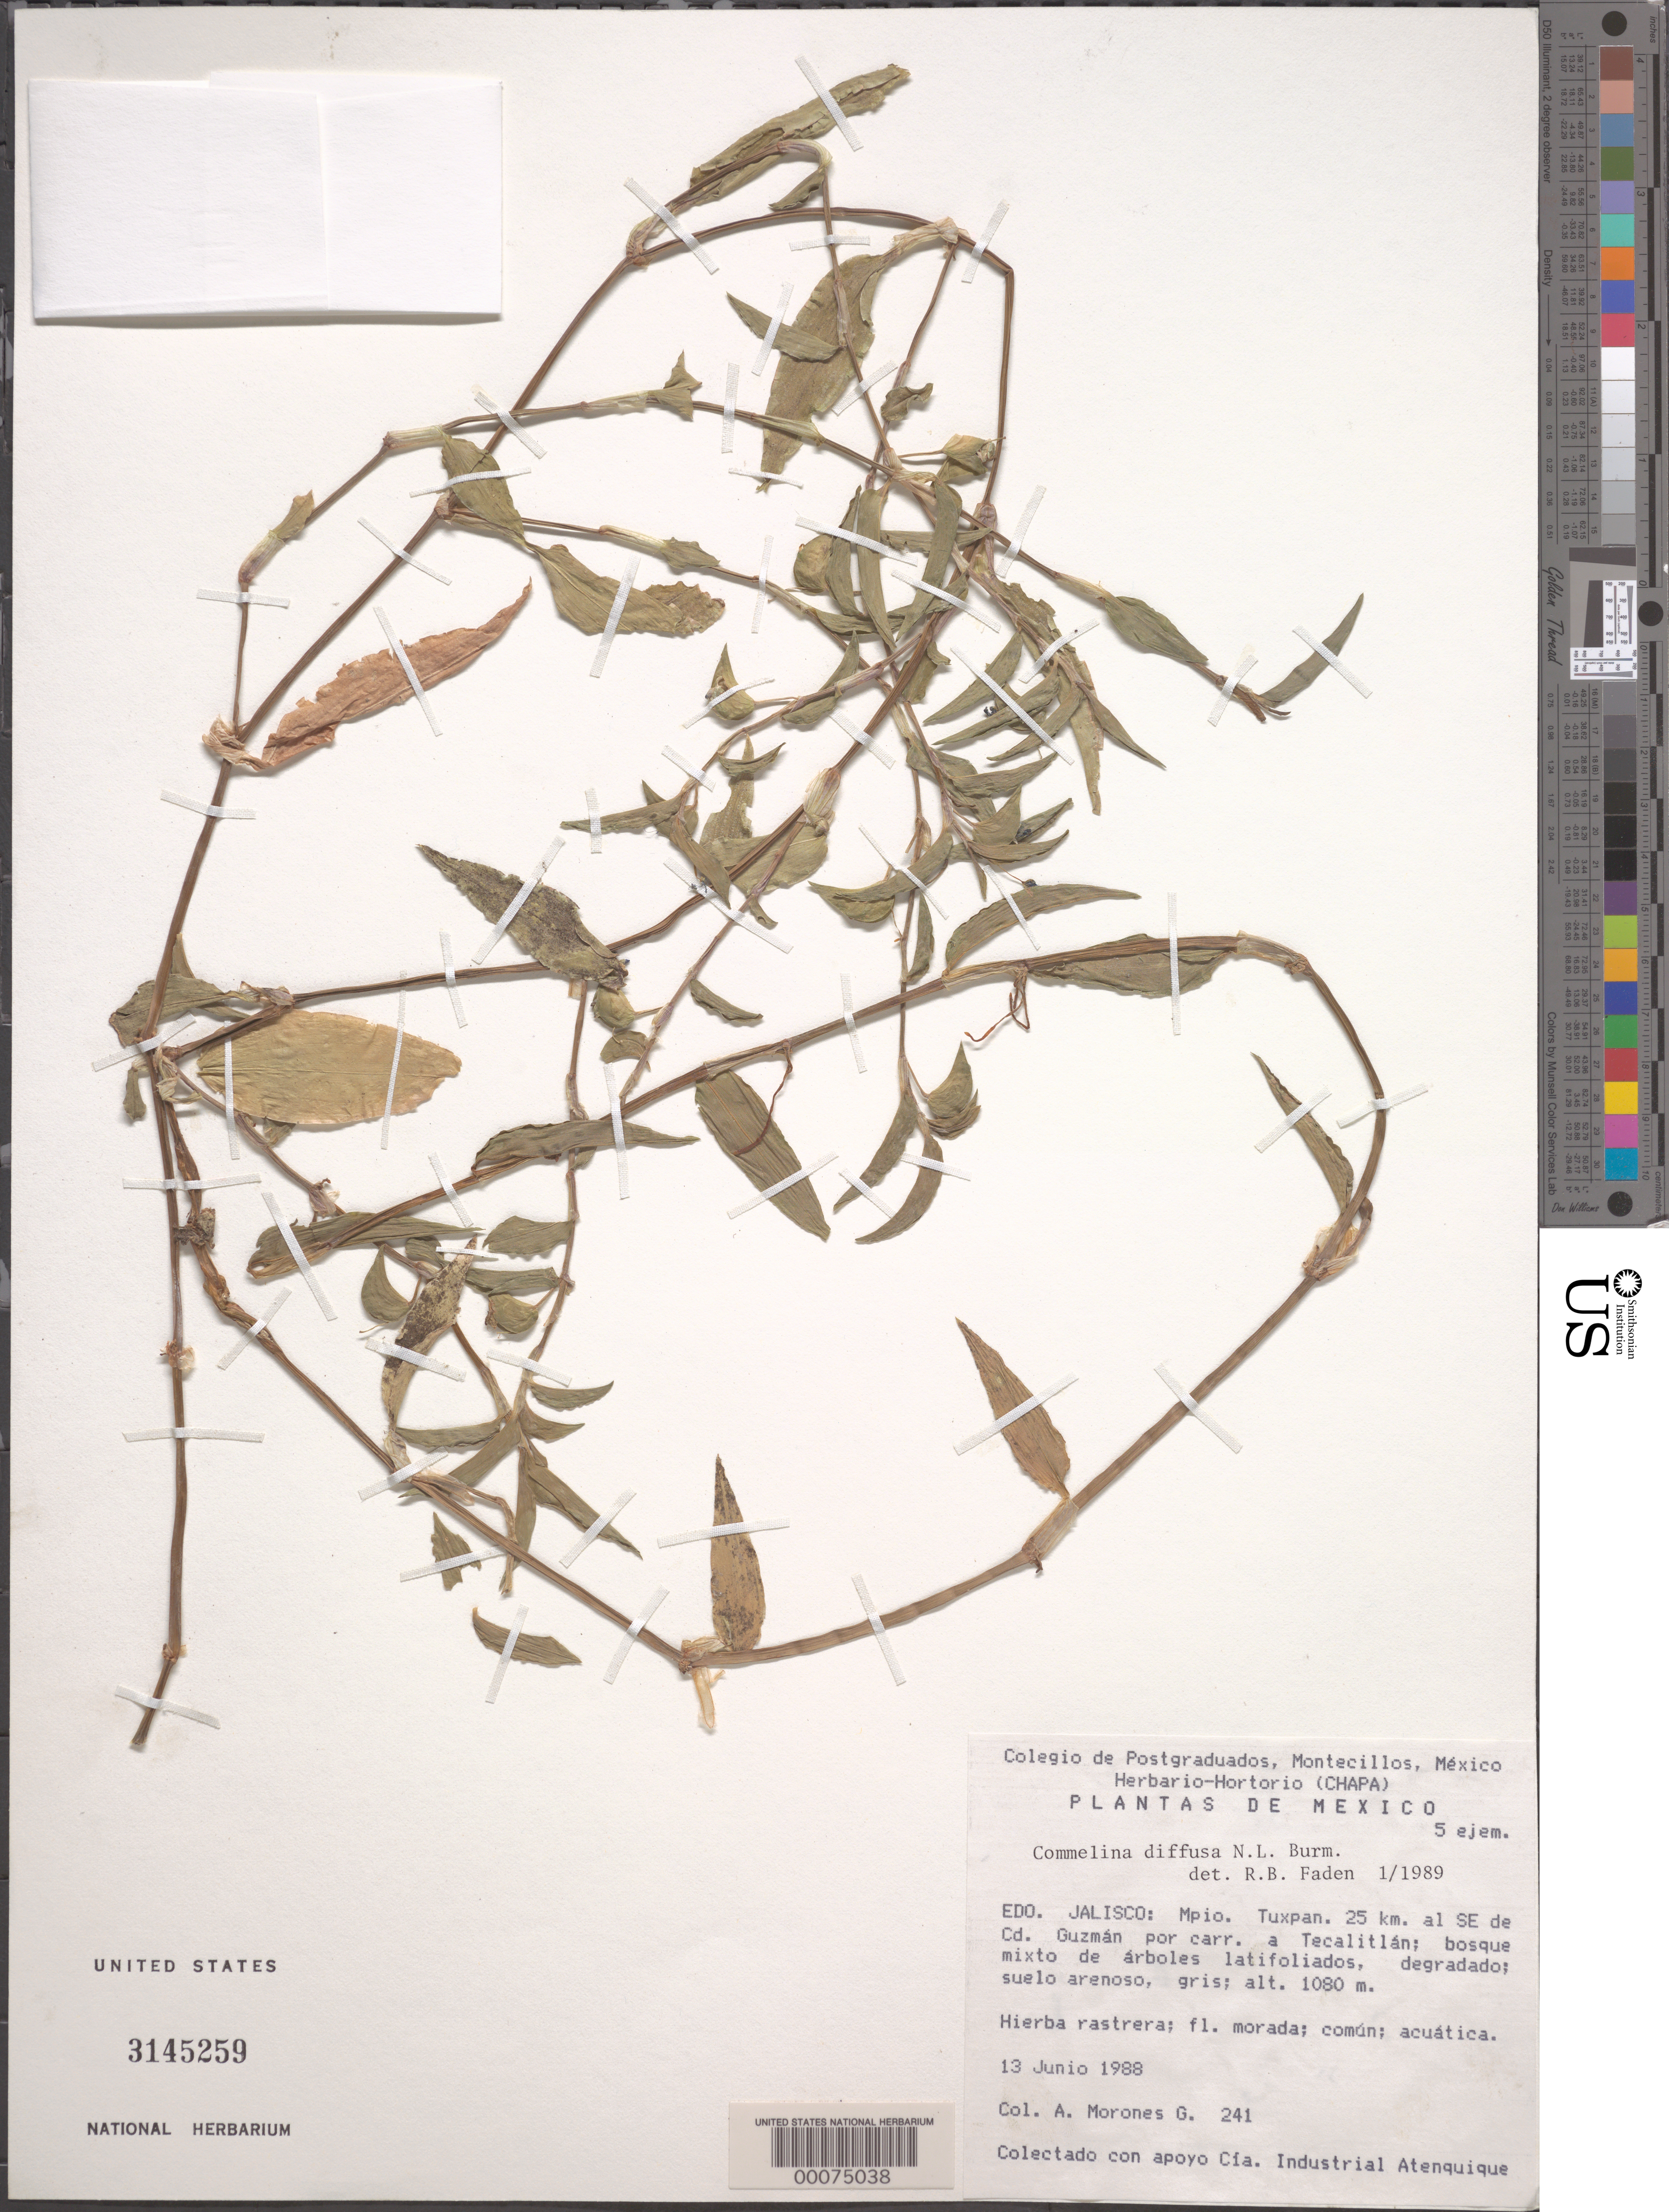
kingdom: Plantae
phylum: Tracheophyta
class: Liliopsida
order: Commelinales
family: Commelinaceae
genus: Commelina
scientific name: Commelina diffusa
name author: Burm. f.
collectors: A. Morones G.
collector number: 241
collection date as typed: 13 Jun 1988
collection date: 1988-06-13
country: Mexico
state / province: Jalisco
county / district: Tuxpan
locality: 25 km al SE de Cd. Guzman por carr. a Tecalitlan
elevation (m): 1080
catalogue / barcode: US 3145259